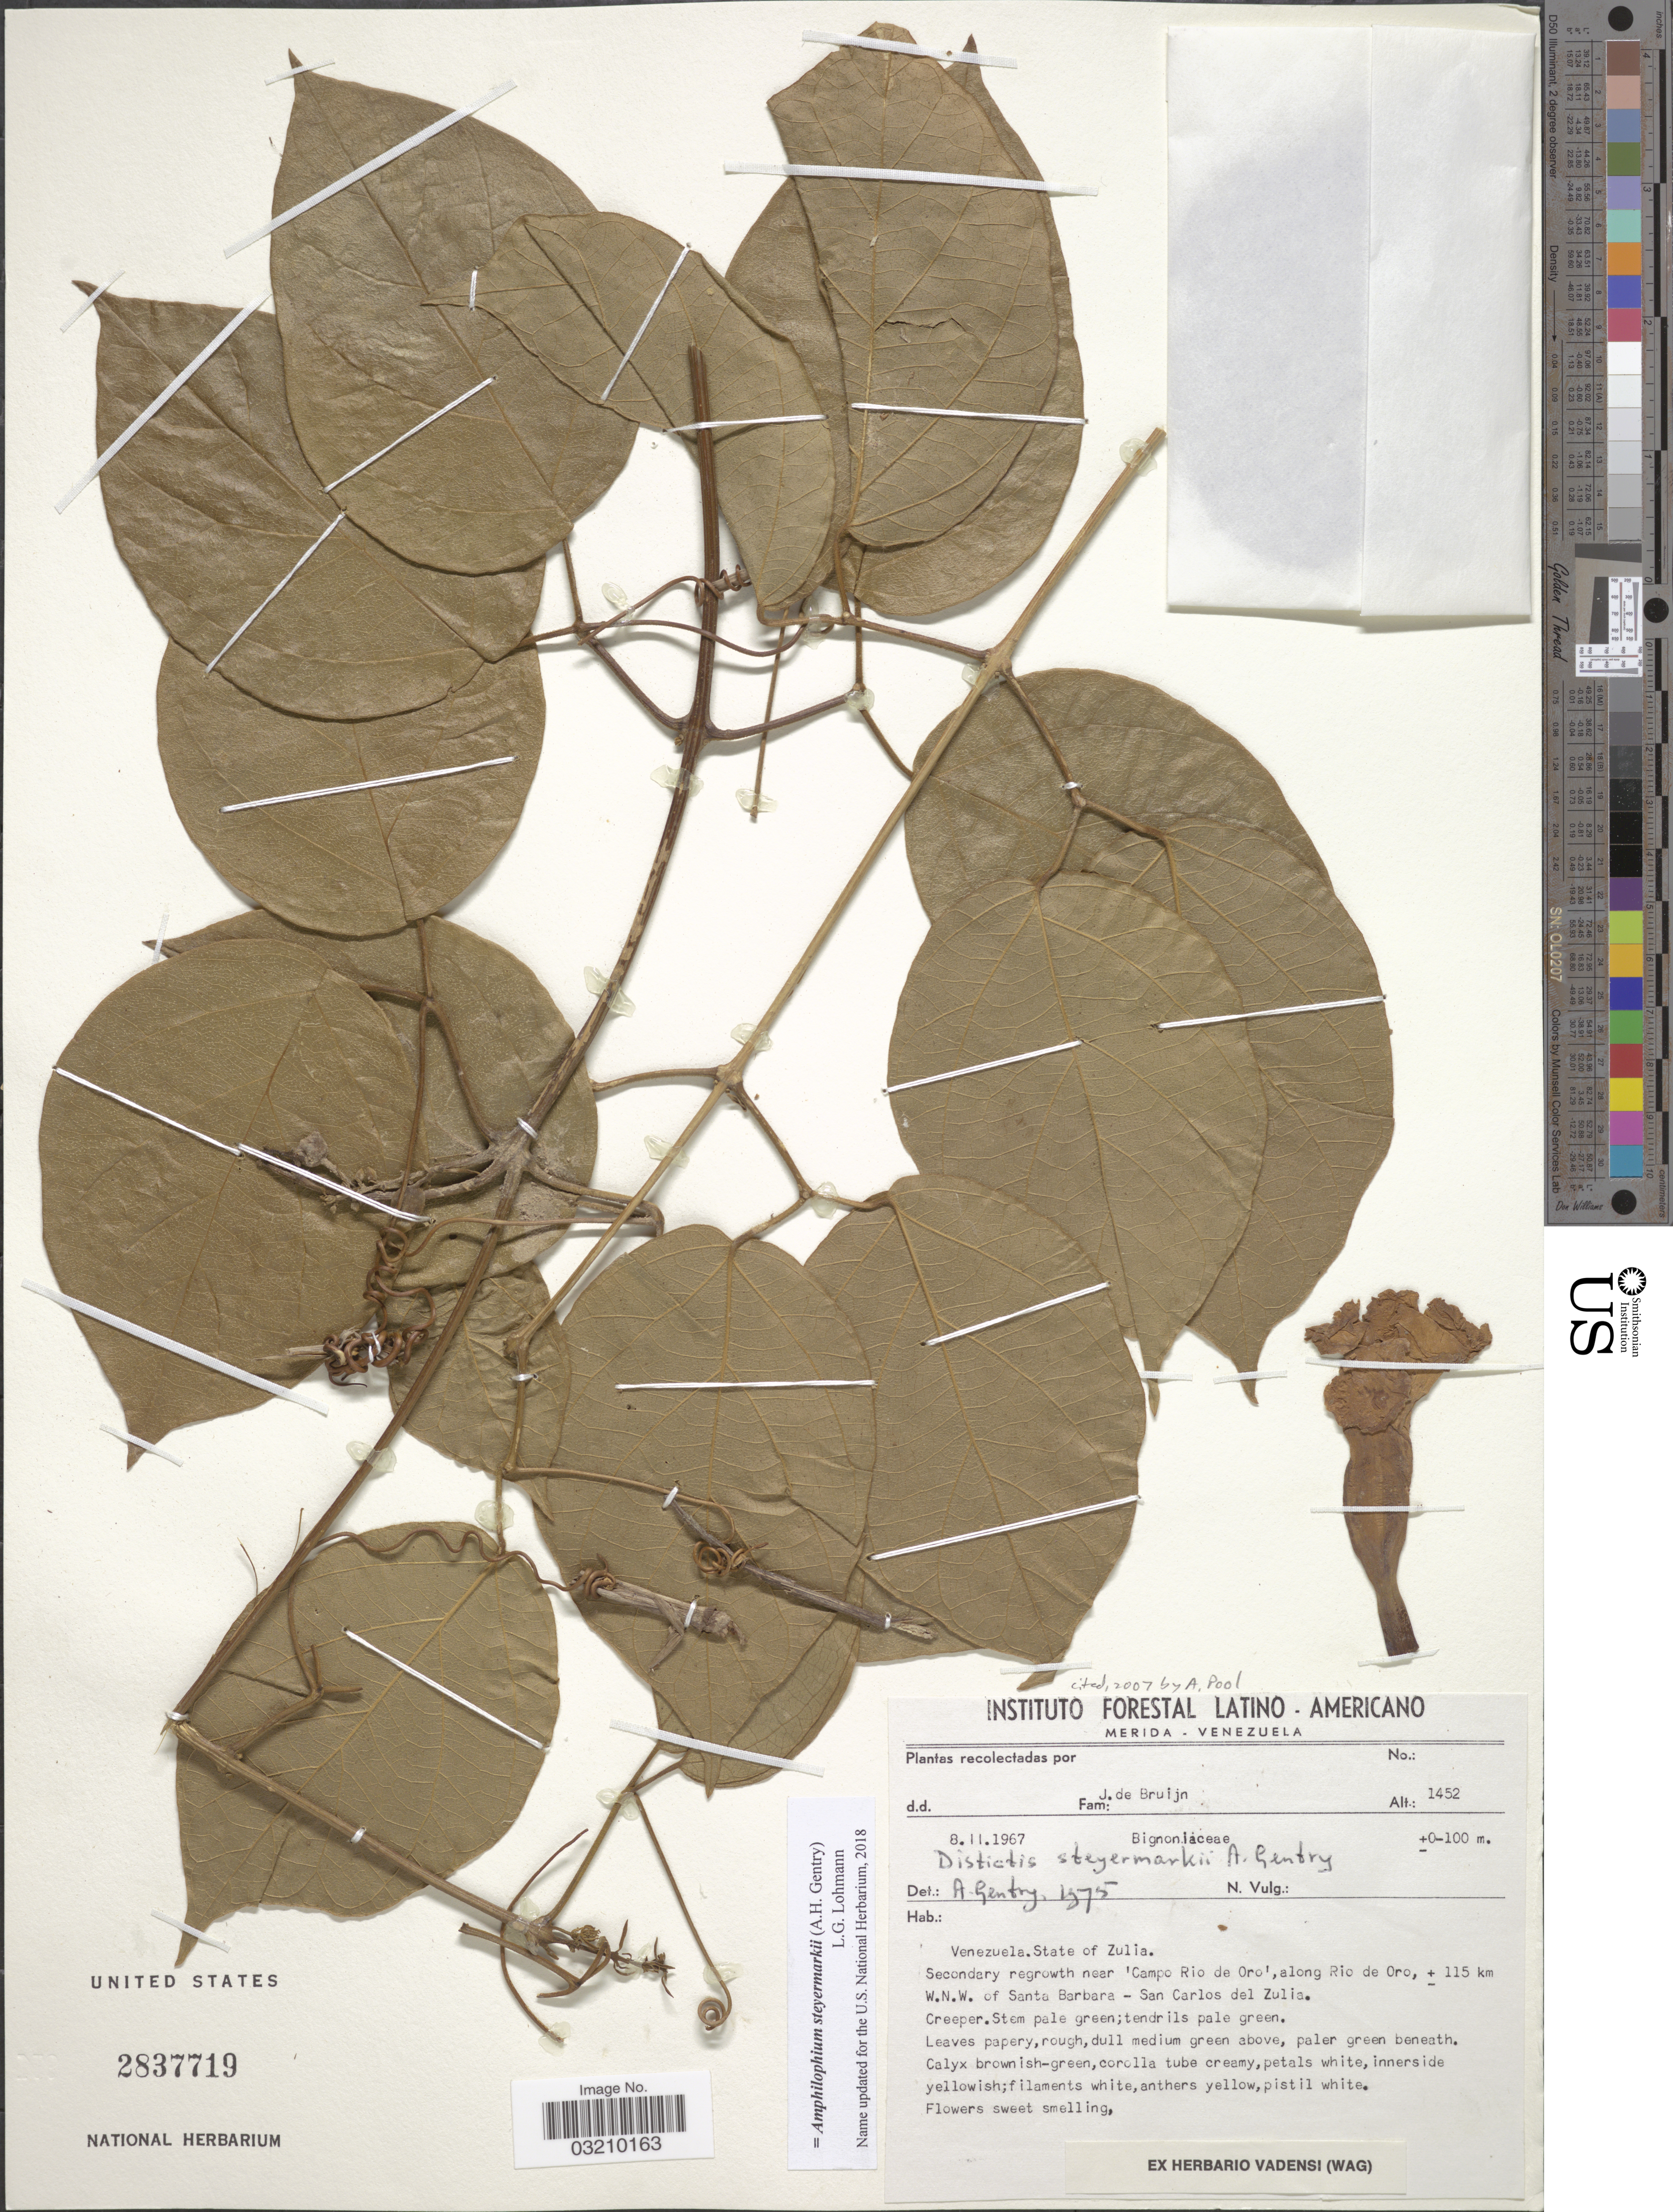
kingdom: Plantae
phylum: Tracheophyta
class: Magnoliopsida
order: Lamiales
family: Bignoniaceae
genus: Amphilophium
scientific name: Amphilophium steyermarkii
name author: (A.H. Gentry) L.G. Lohmann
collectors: J. Bruijn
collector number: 1452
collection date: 1967-11-08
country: Venezuela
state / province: Zulia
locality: Secondary regrowth near 'Campo Rio de Oro', along Rio de Oro, ± 115 km W.N.W. of Santa Barbara - San Carlos del Zulia.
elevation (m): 0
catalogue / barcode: US 2837719